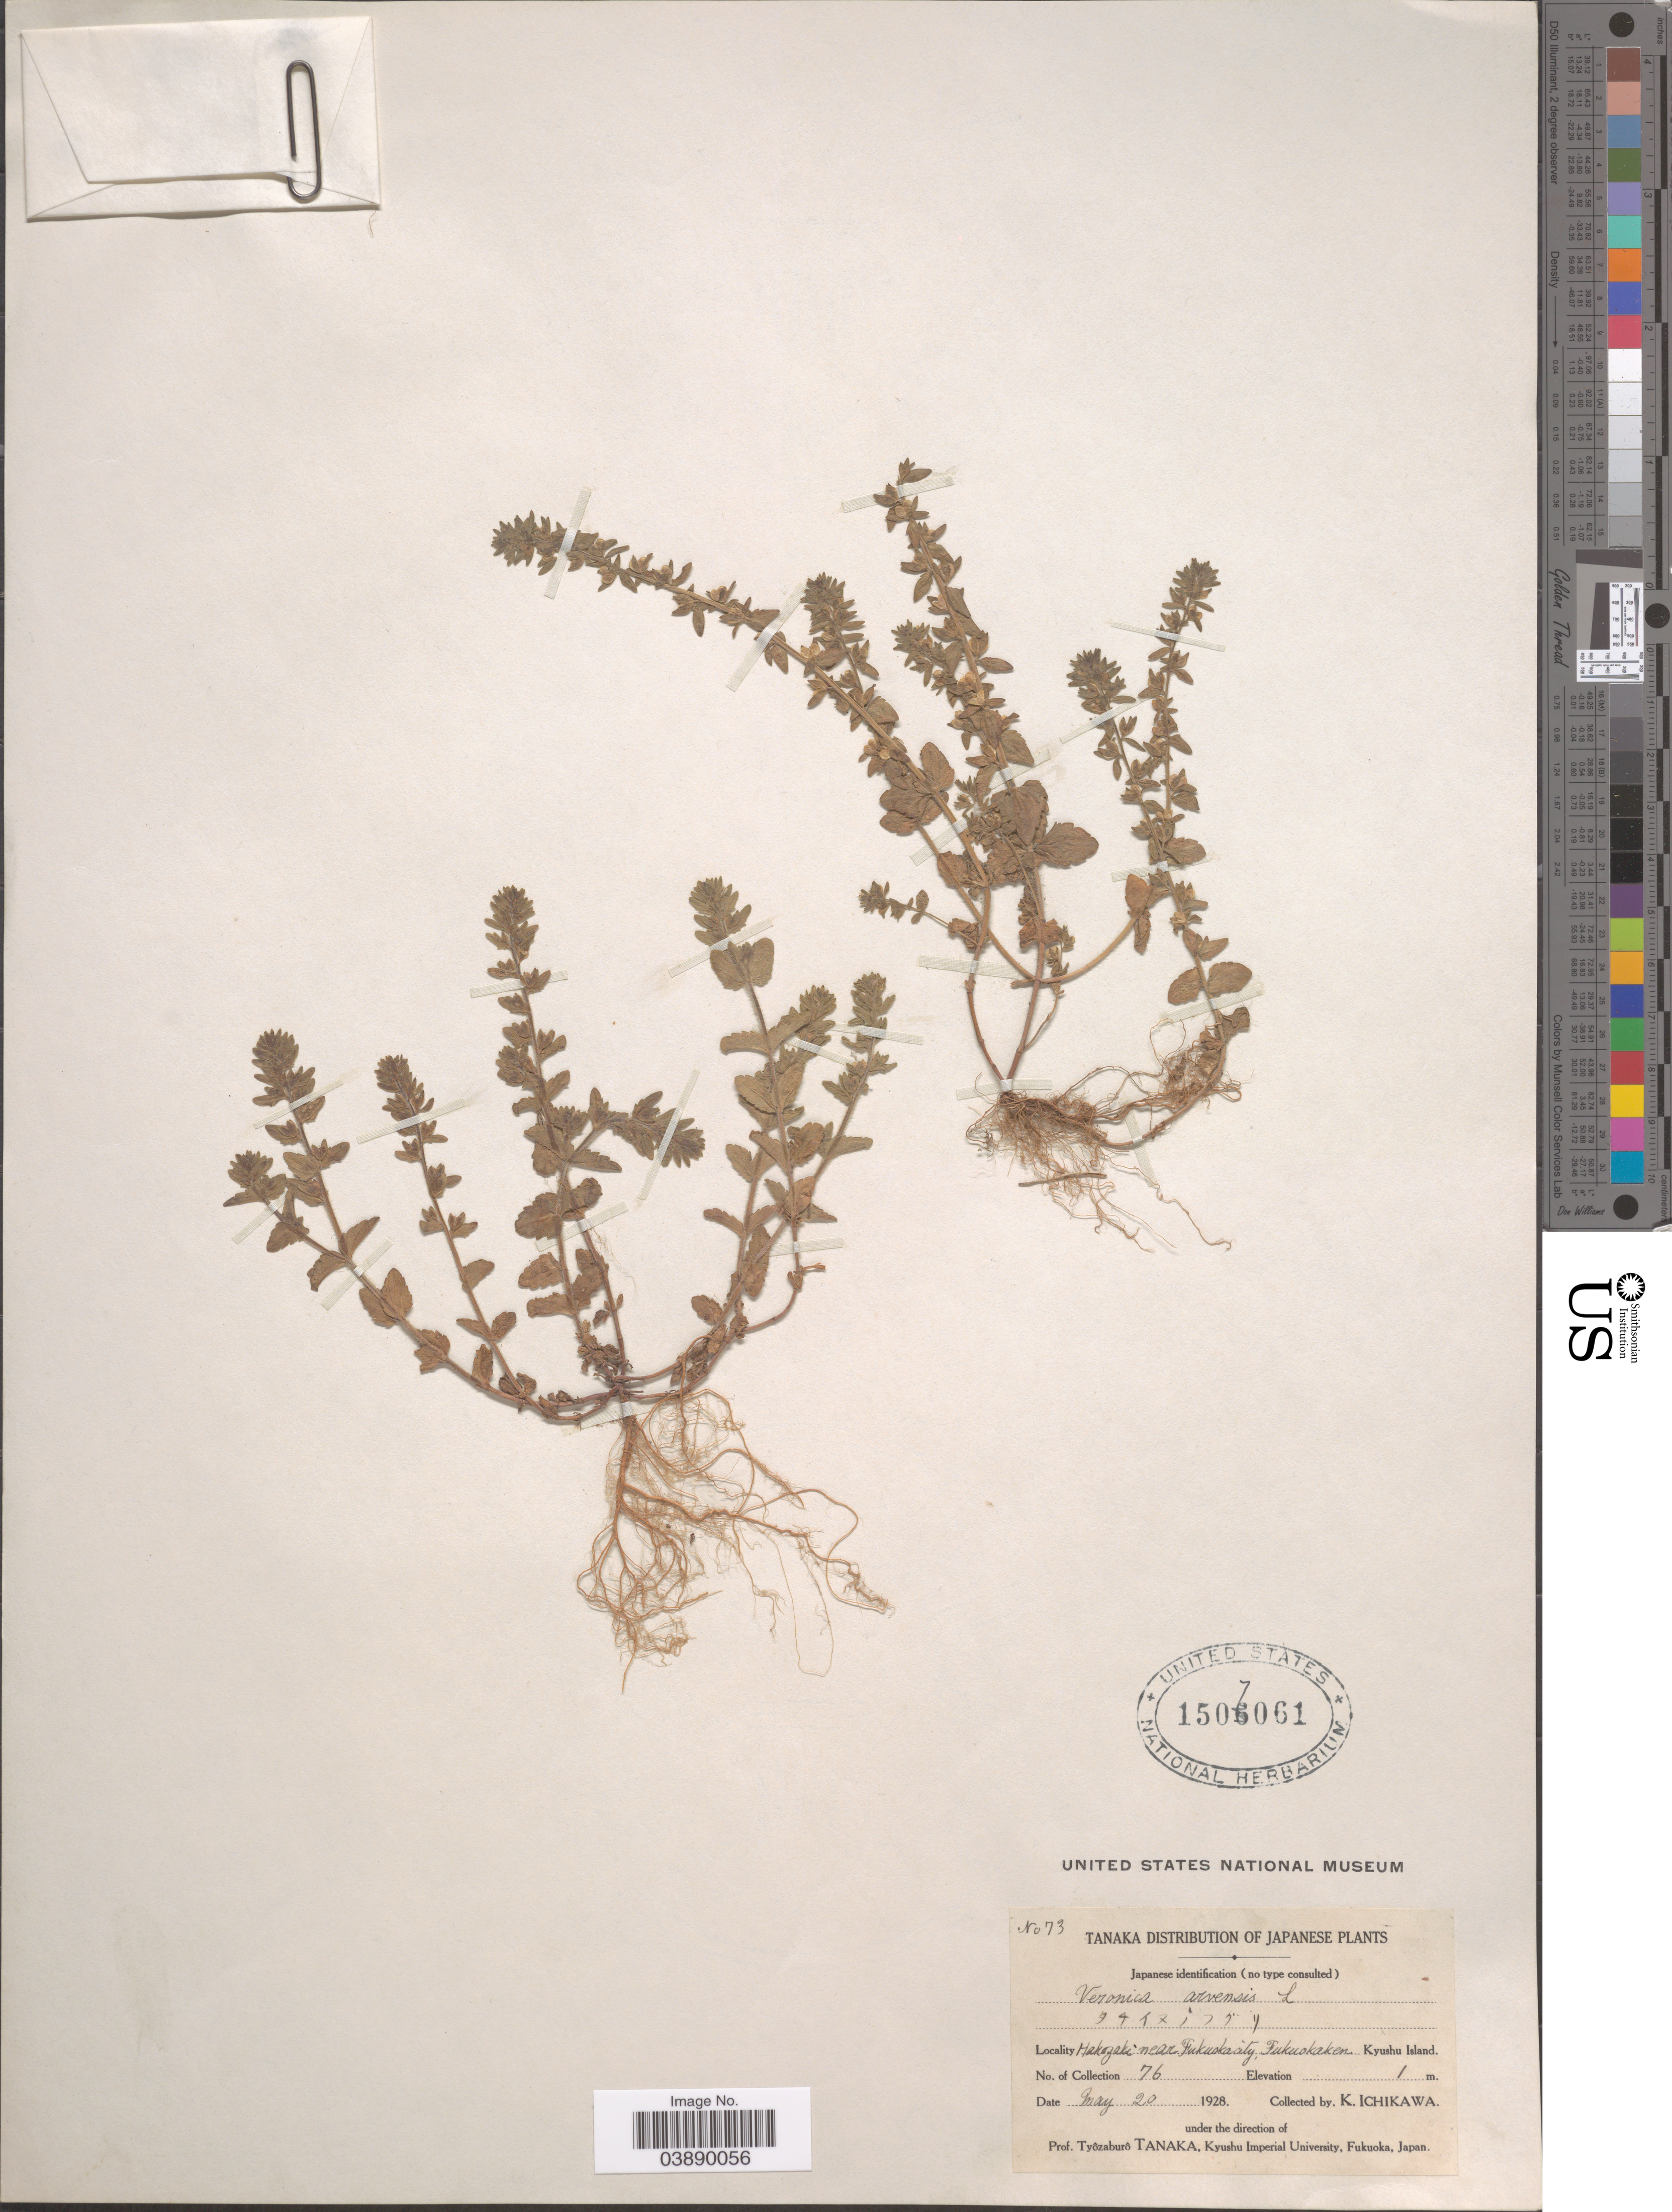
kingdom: Plantae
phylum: Tracheophyta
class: Magnoliopsida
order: Lamiales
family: Plantaginaceae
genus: Veronica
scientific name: Veronica arvensis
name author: L.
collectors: T. Tanaka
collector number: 73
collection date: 1927-05-20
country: Japan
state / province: Hukuoka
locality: Hakozaki near Fukuoka City, Fukuokaken, Kyushu Island.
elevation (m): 1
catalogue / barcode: US 1507061